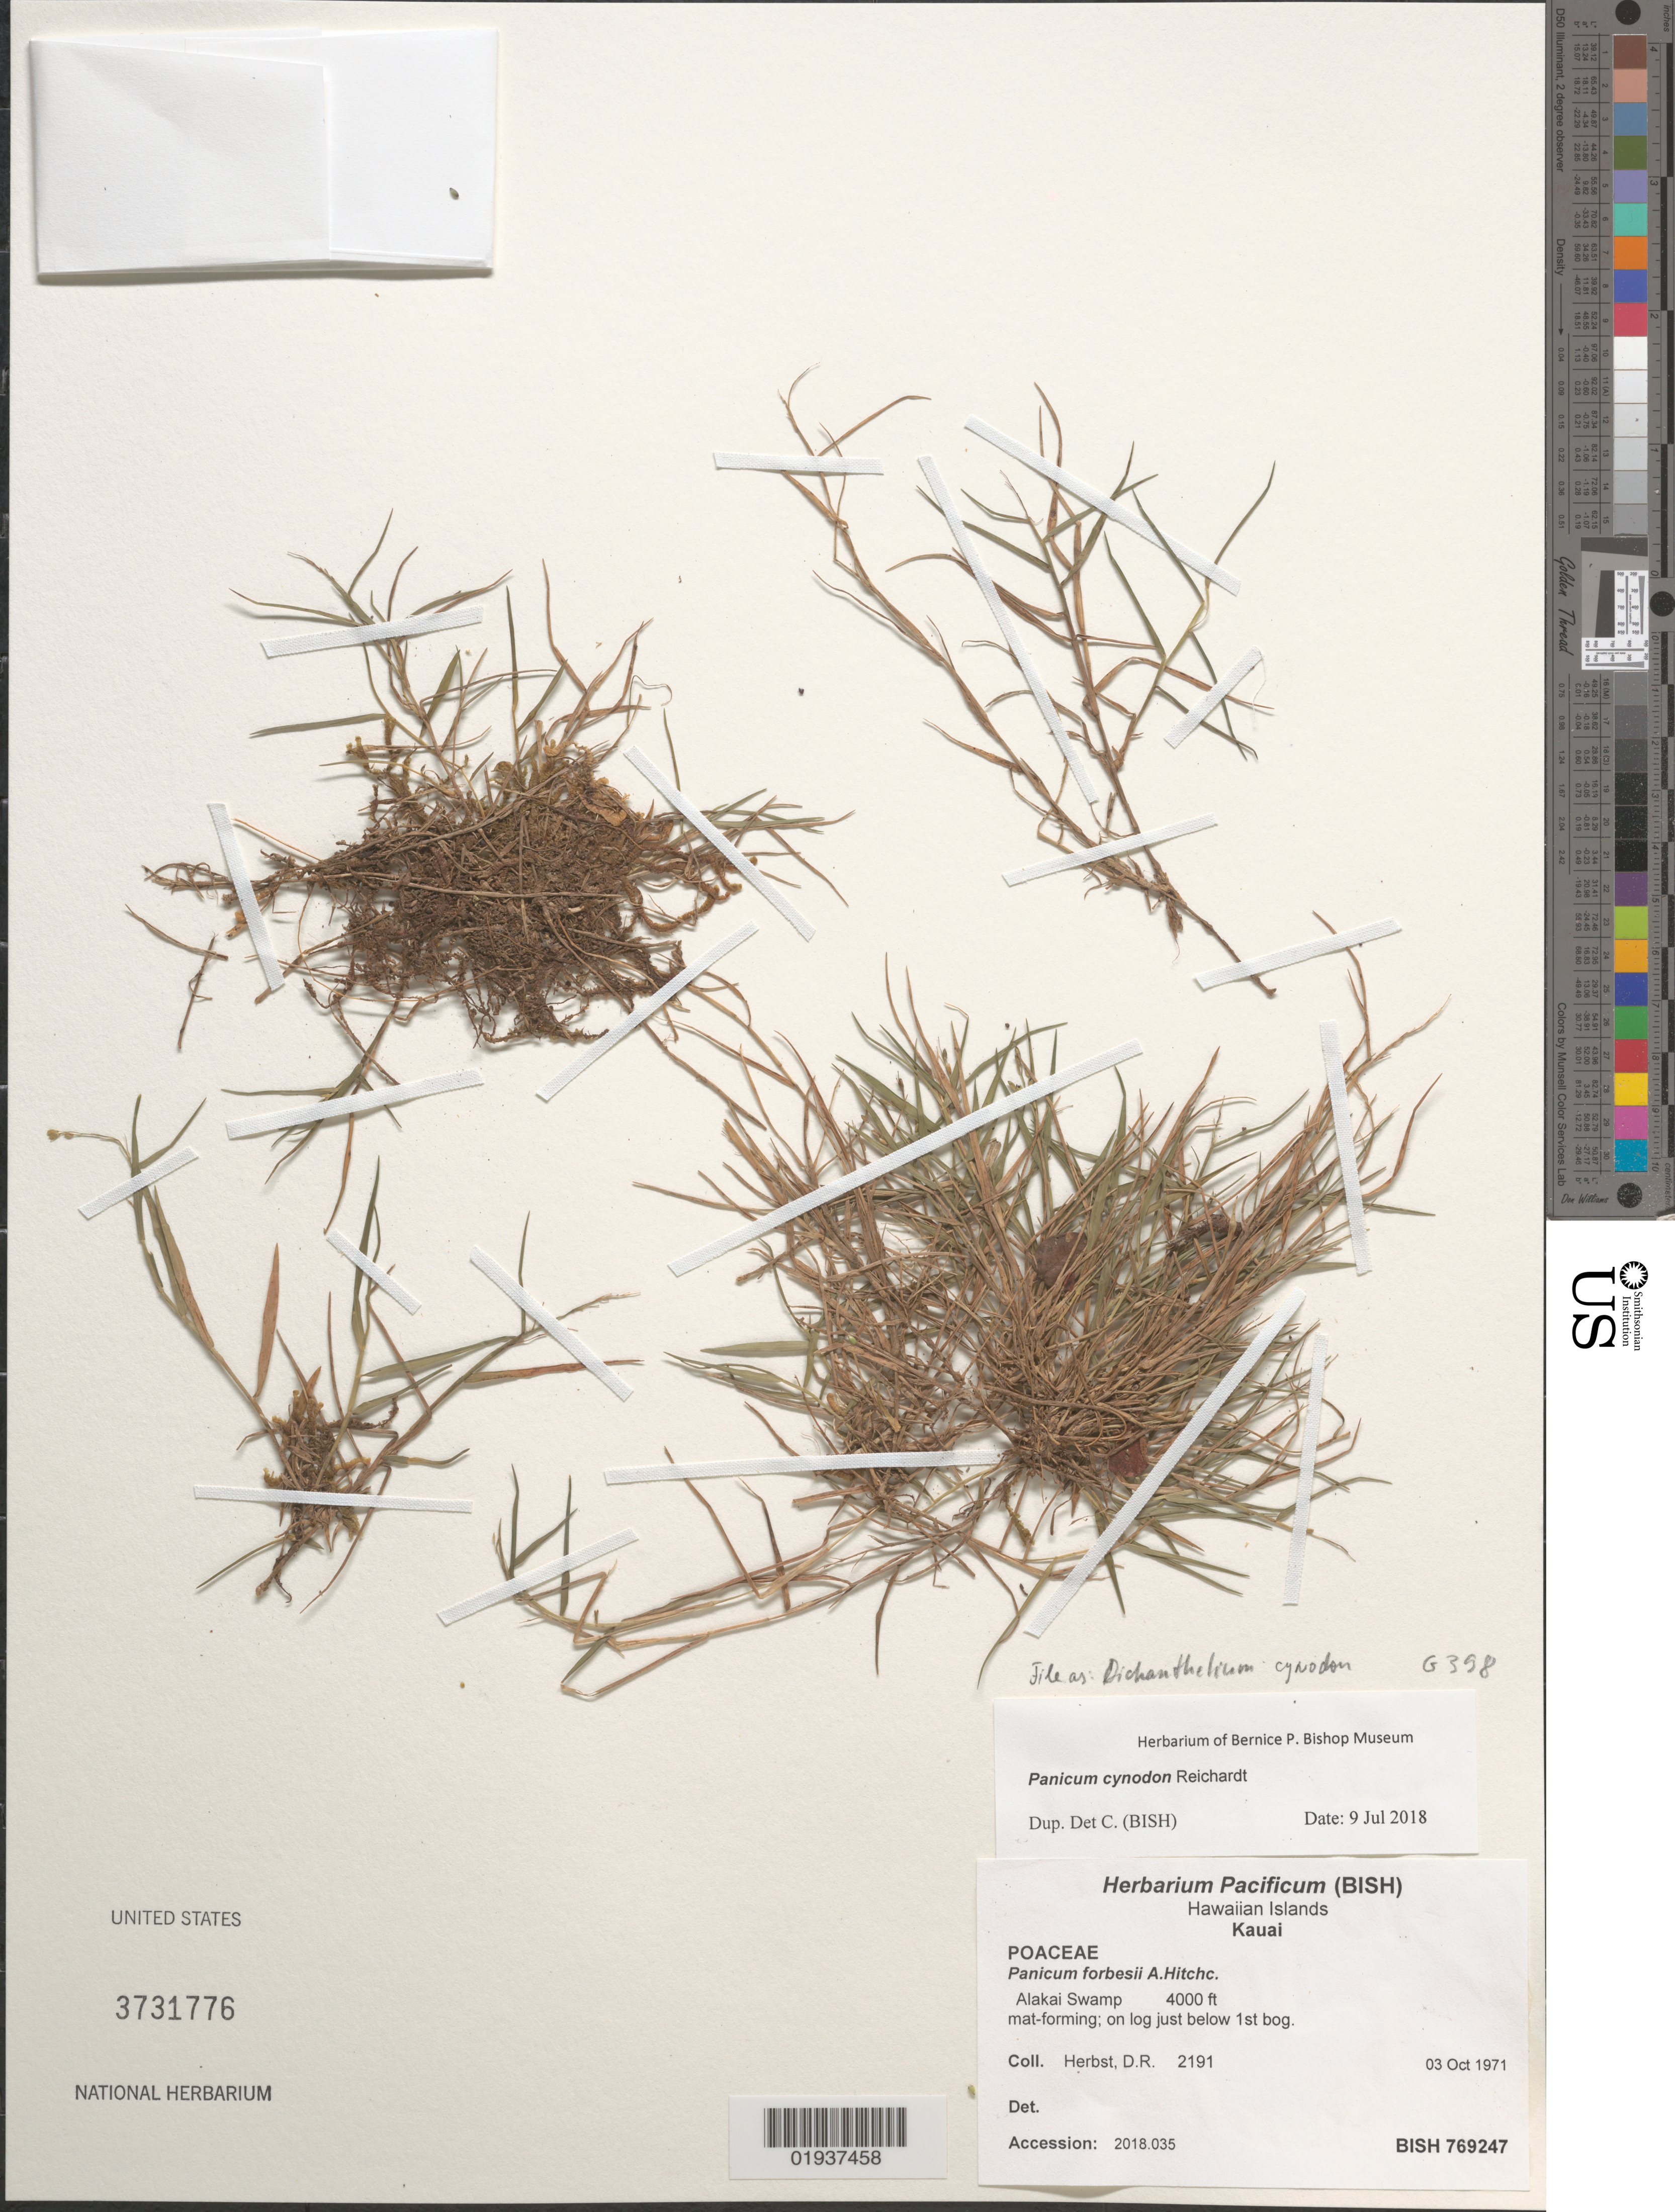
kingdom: Plantae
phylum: Tracheophyta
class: Liliopsida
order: Poales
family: Poaceae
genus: Dichanthelium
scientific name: Dichanthelium cynodon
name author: (Reichardt) C.A. Clark & Gould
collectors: D. R. Herbst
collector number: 2191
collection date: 1971-10-03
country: United States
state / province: Hawaii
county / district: Kauai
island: Oahu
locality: Alakai Swamp, below 1st bog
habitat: On log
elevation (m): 1219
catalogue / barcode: US 3731776